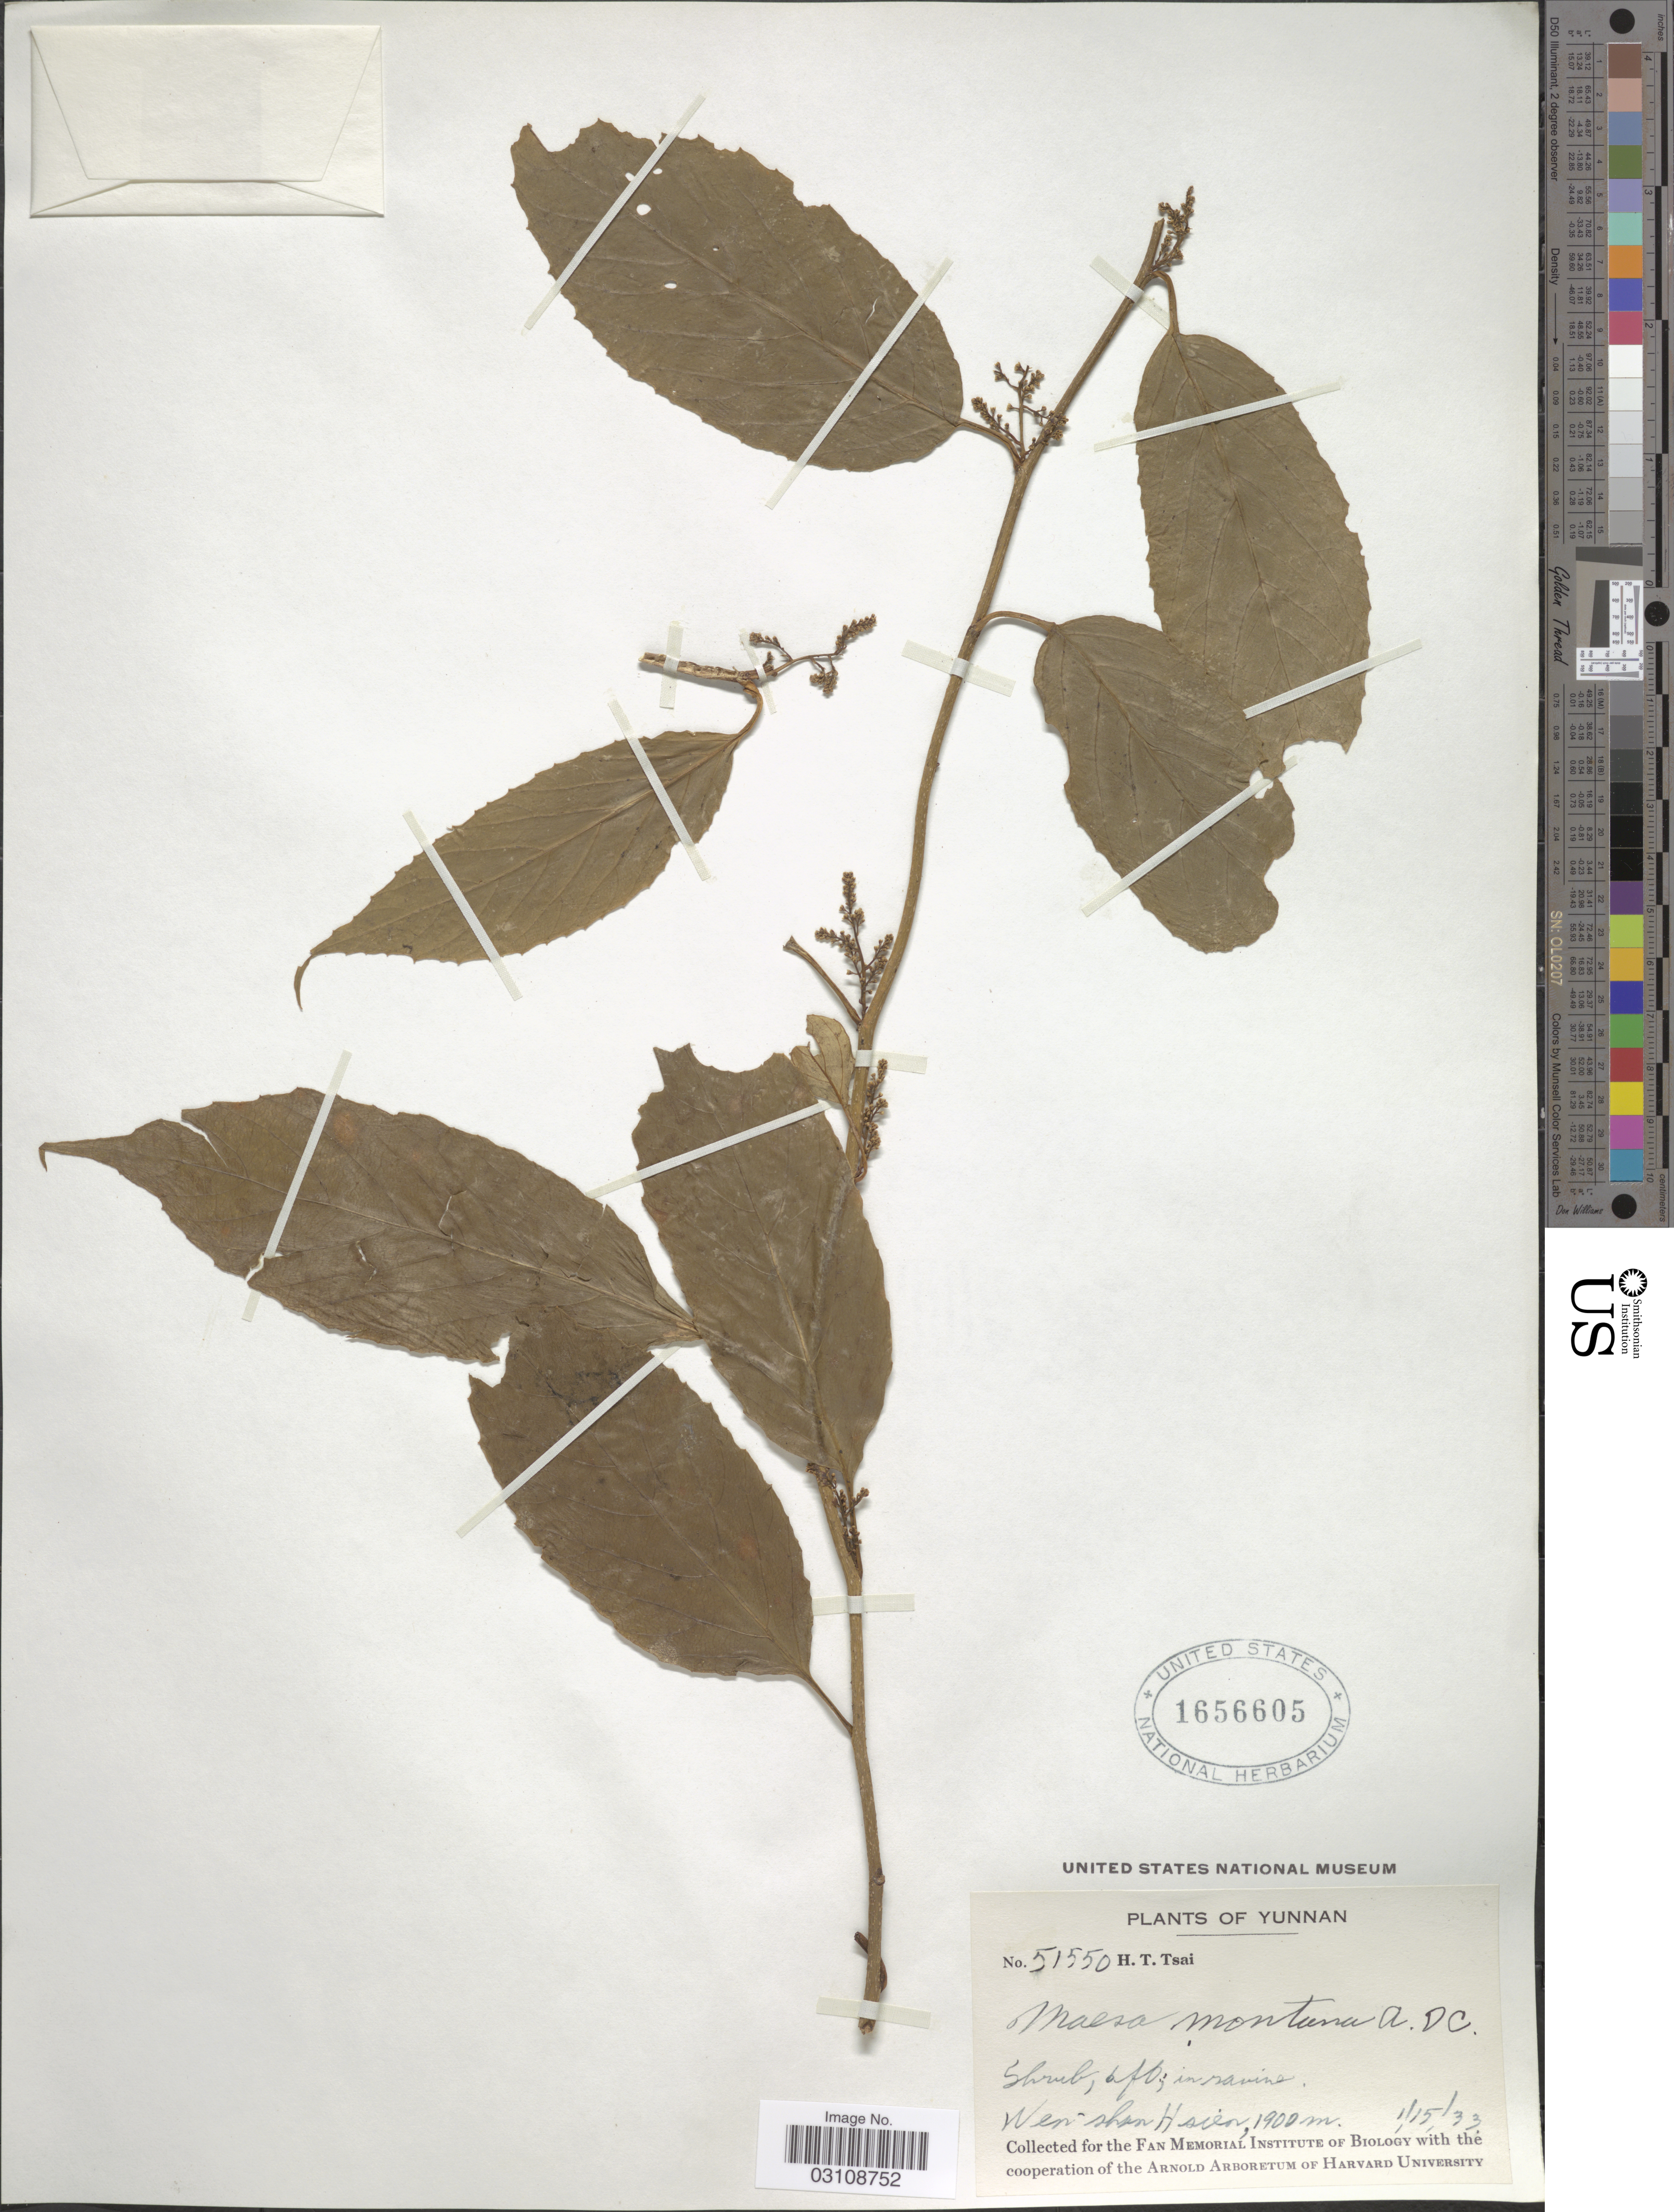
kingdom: Plantae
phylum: Tracheophyta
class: Magnoliopsida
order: Ericales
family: Primulaceae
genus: Maesa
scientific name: Maesa montana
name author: A. DC.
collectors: H. Tsai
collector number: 51550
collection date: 1933-01-15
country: China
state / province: Yunnan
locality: Wen-shan Hsien.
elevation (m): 1900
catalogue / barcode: US 1656605